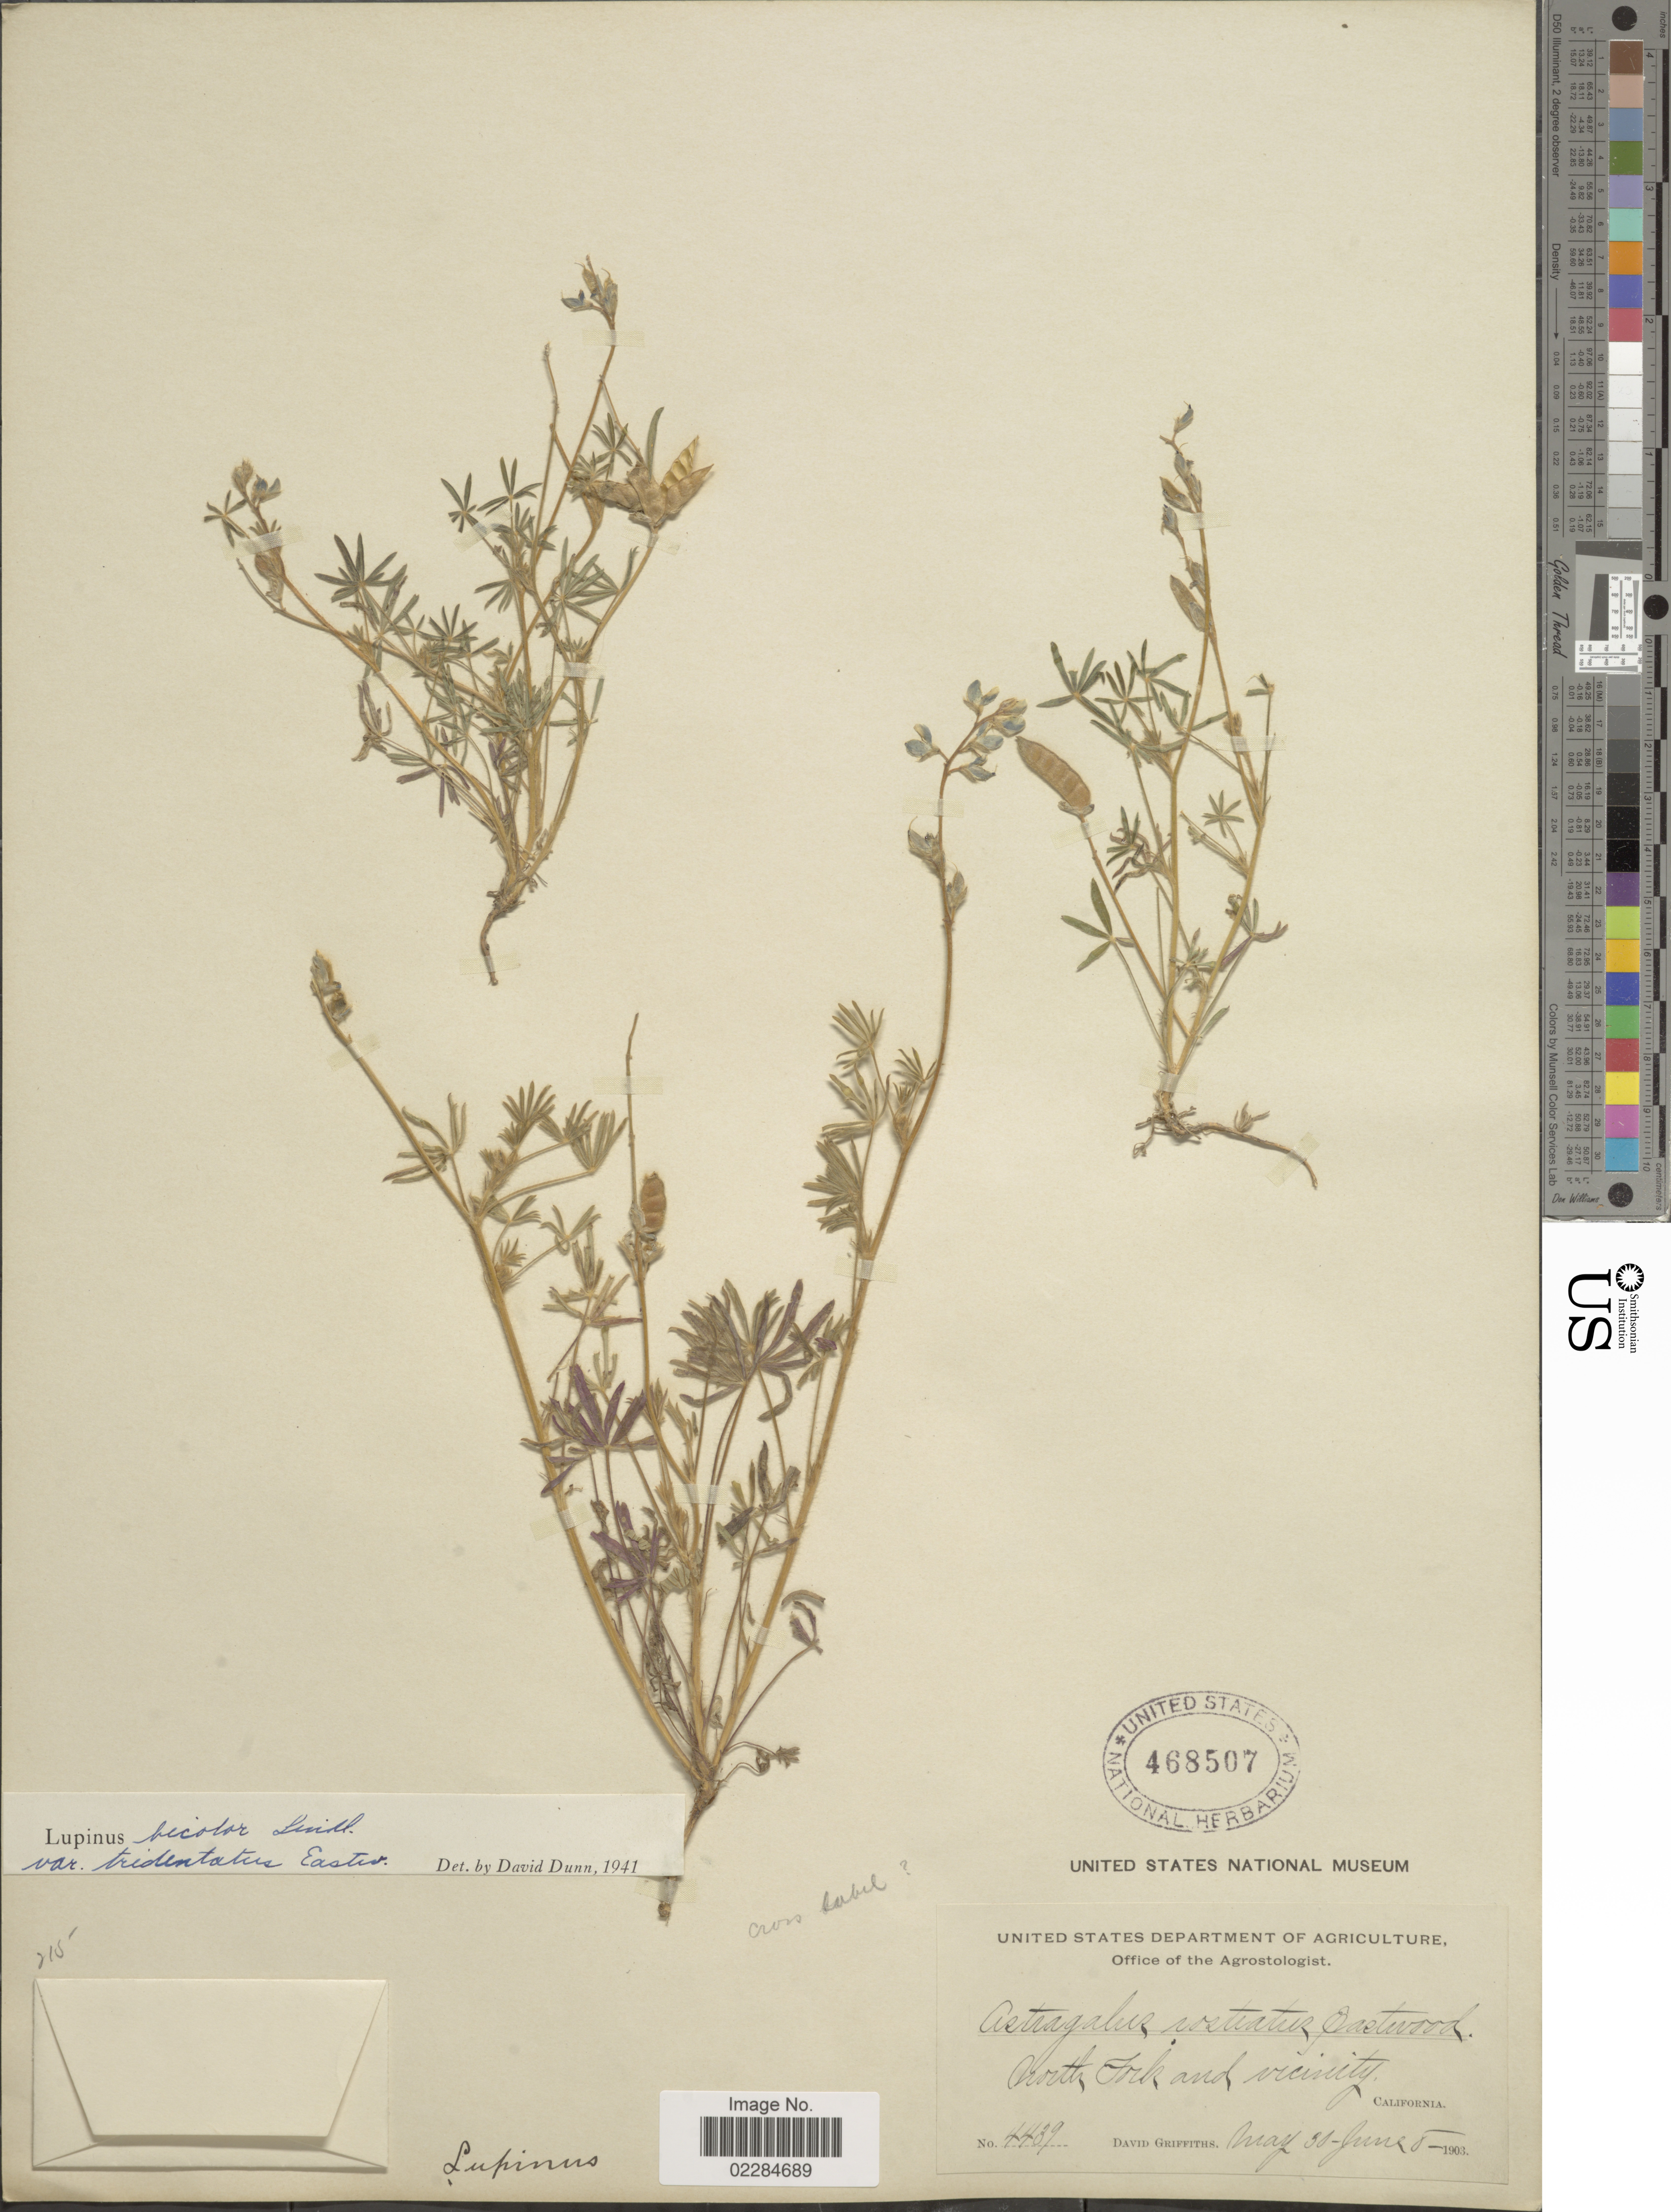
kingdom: Plantae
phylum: Tracheophyta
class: Magnoliopsida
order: Fabales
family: Fabaceae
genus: Lupinus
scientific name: Lupinus bicolor var. tridentatus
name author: Lindl.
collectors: D. Griffiths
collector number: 4439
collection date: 1903-05-30/1903-06-08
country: United States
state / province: California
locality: North Fork and Vicinity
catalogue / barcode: US 468507